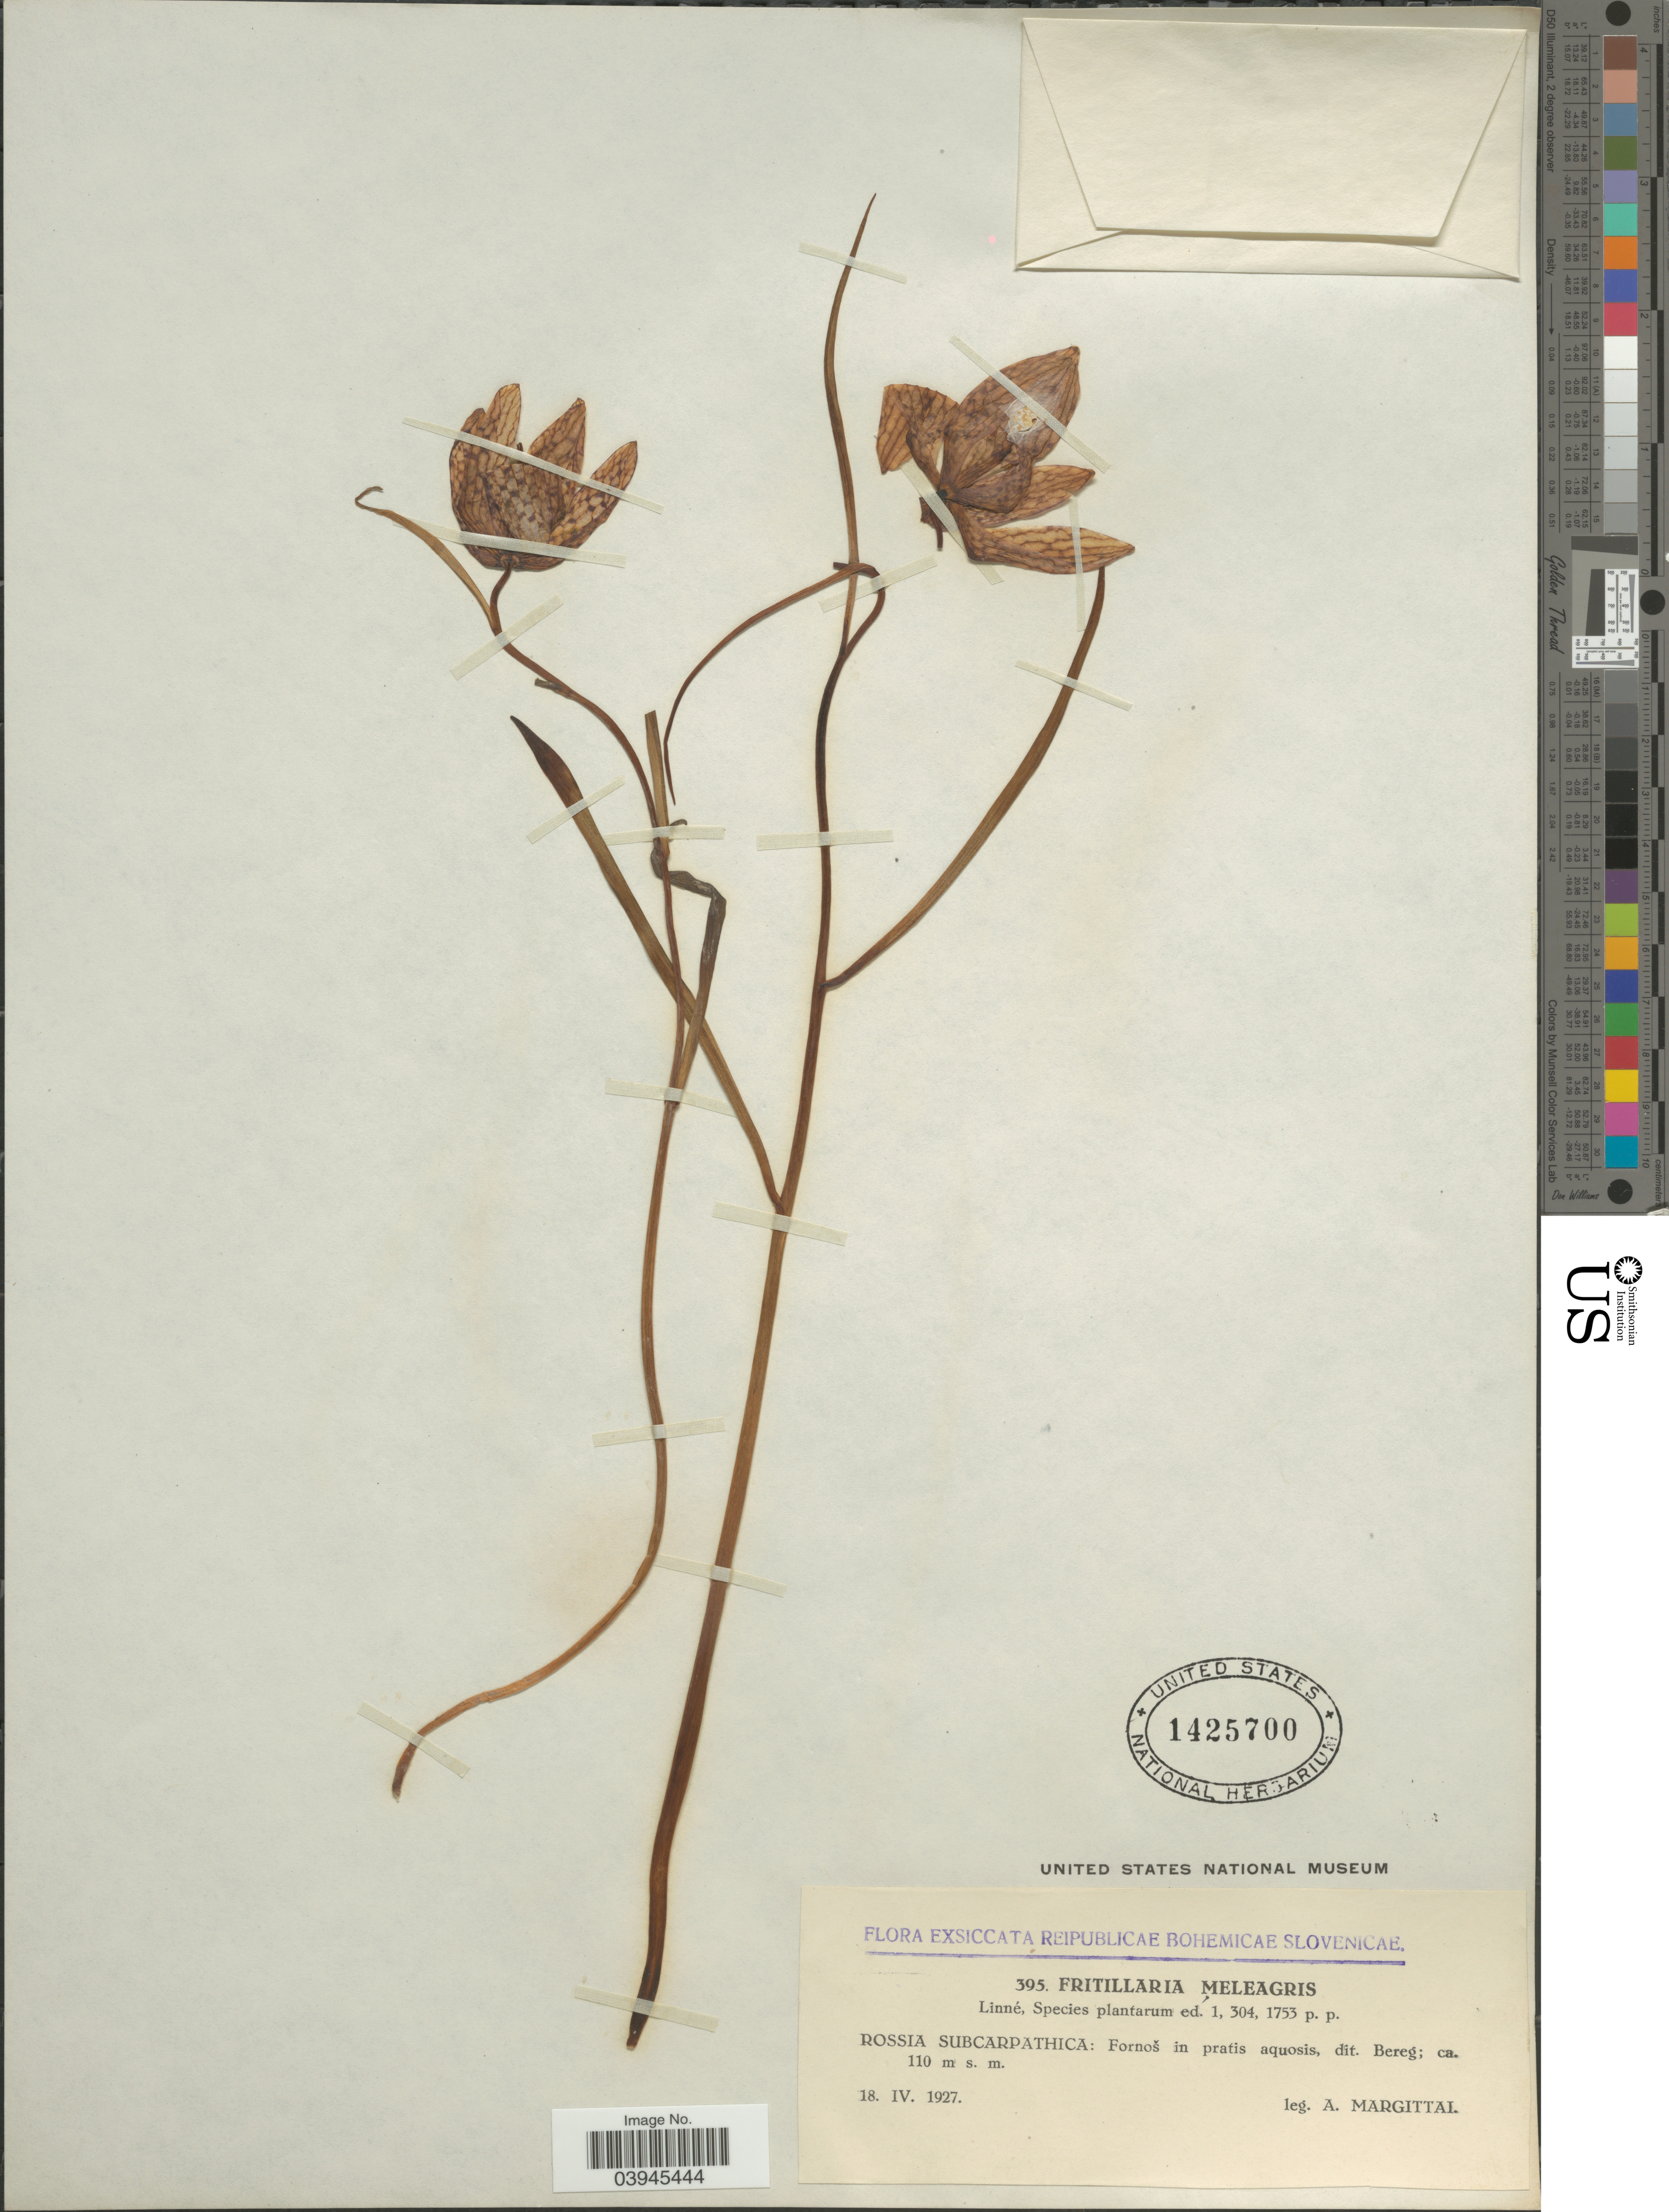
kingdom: Plantae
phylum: Tracheophyta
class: Liliopsida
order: Liliales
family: Liliaceae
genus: Fritillaria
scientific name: Fritillaria meleagris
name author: Lindl.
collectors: A. Margittai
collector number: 395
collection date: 1927-04-18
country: Ukraine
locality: Reipublicae Bohemicae Slovenicae. Rossia Subcarpathica: Fornoš in pratis aquosis, dit. Bereg.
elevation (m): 110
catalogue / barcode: US 1425700